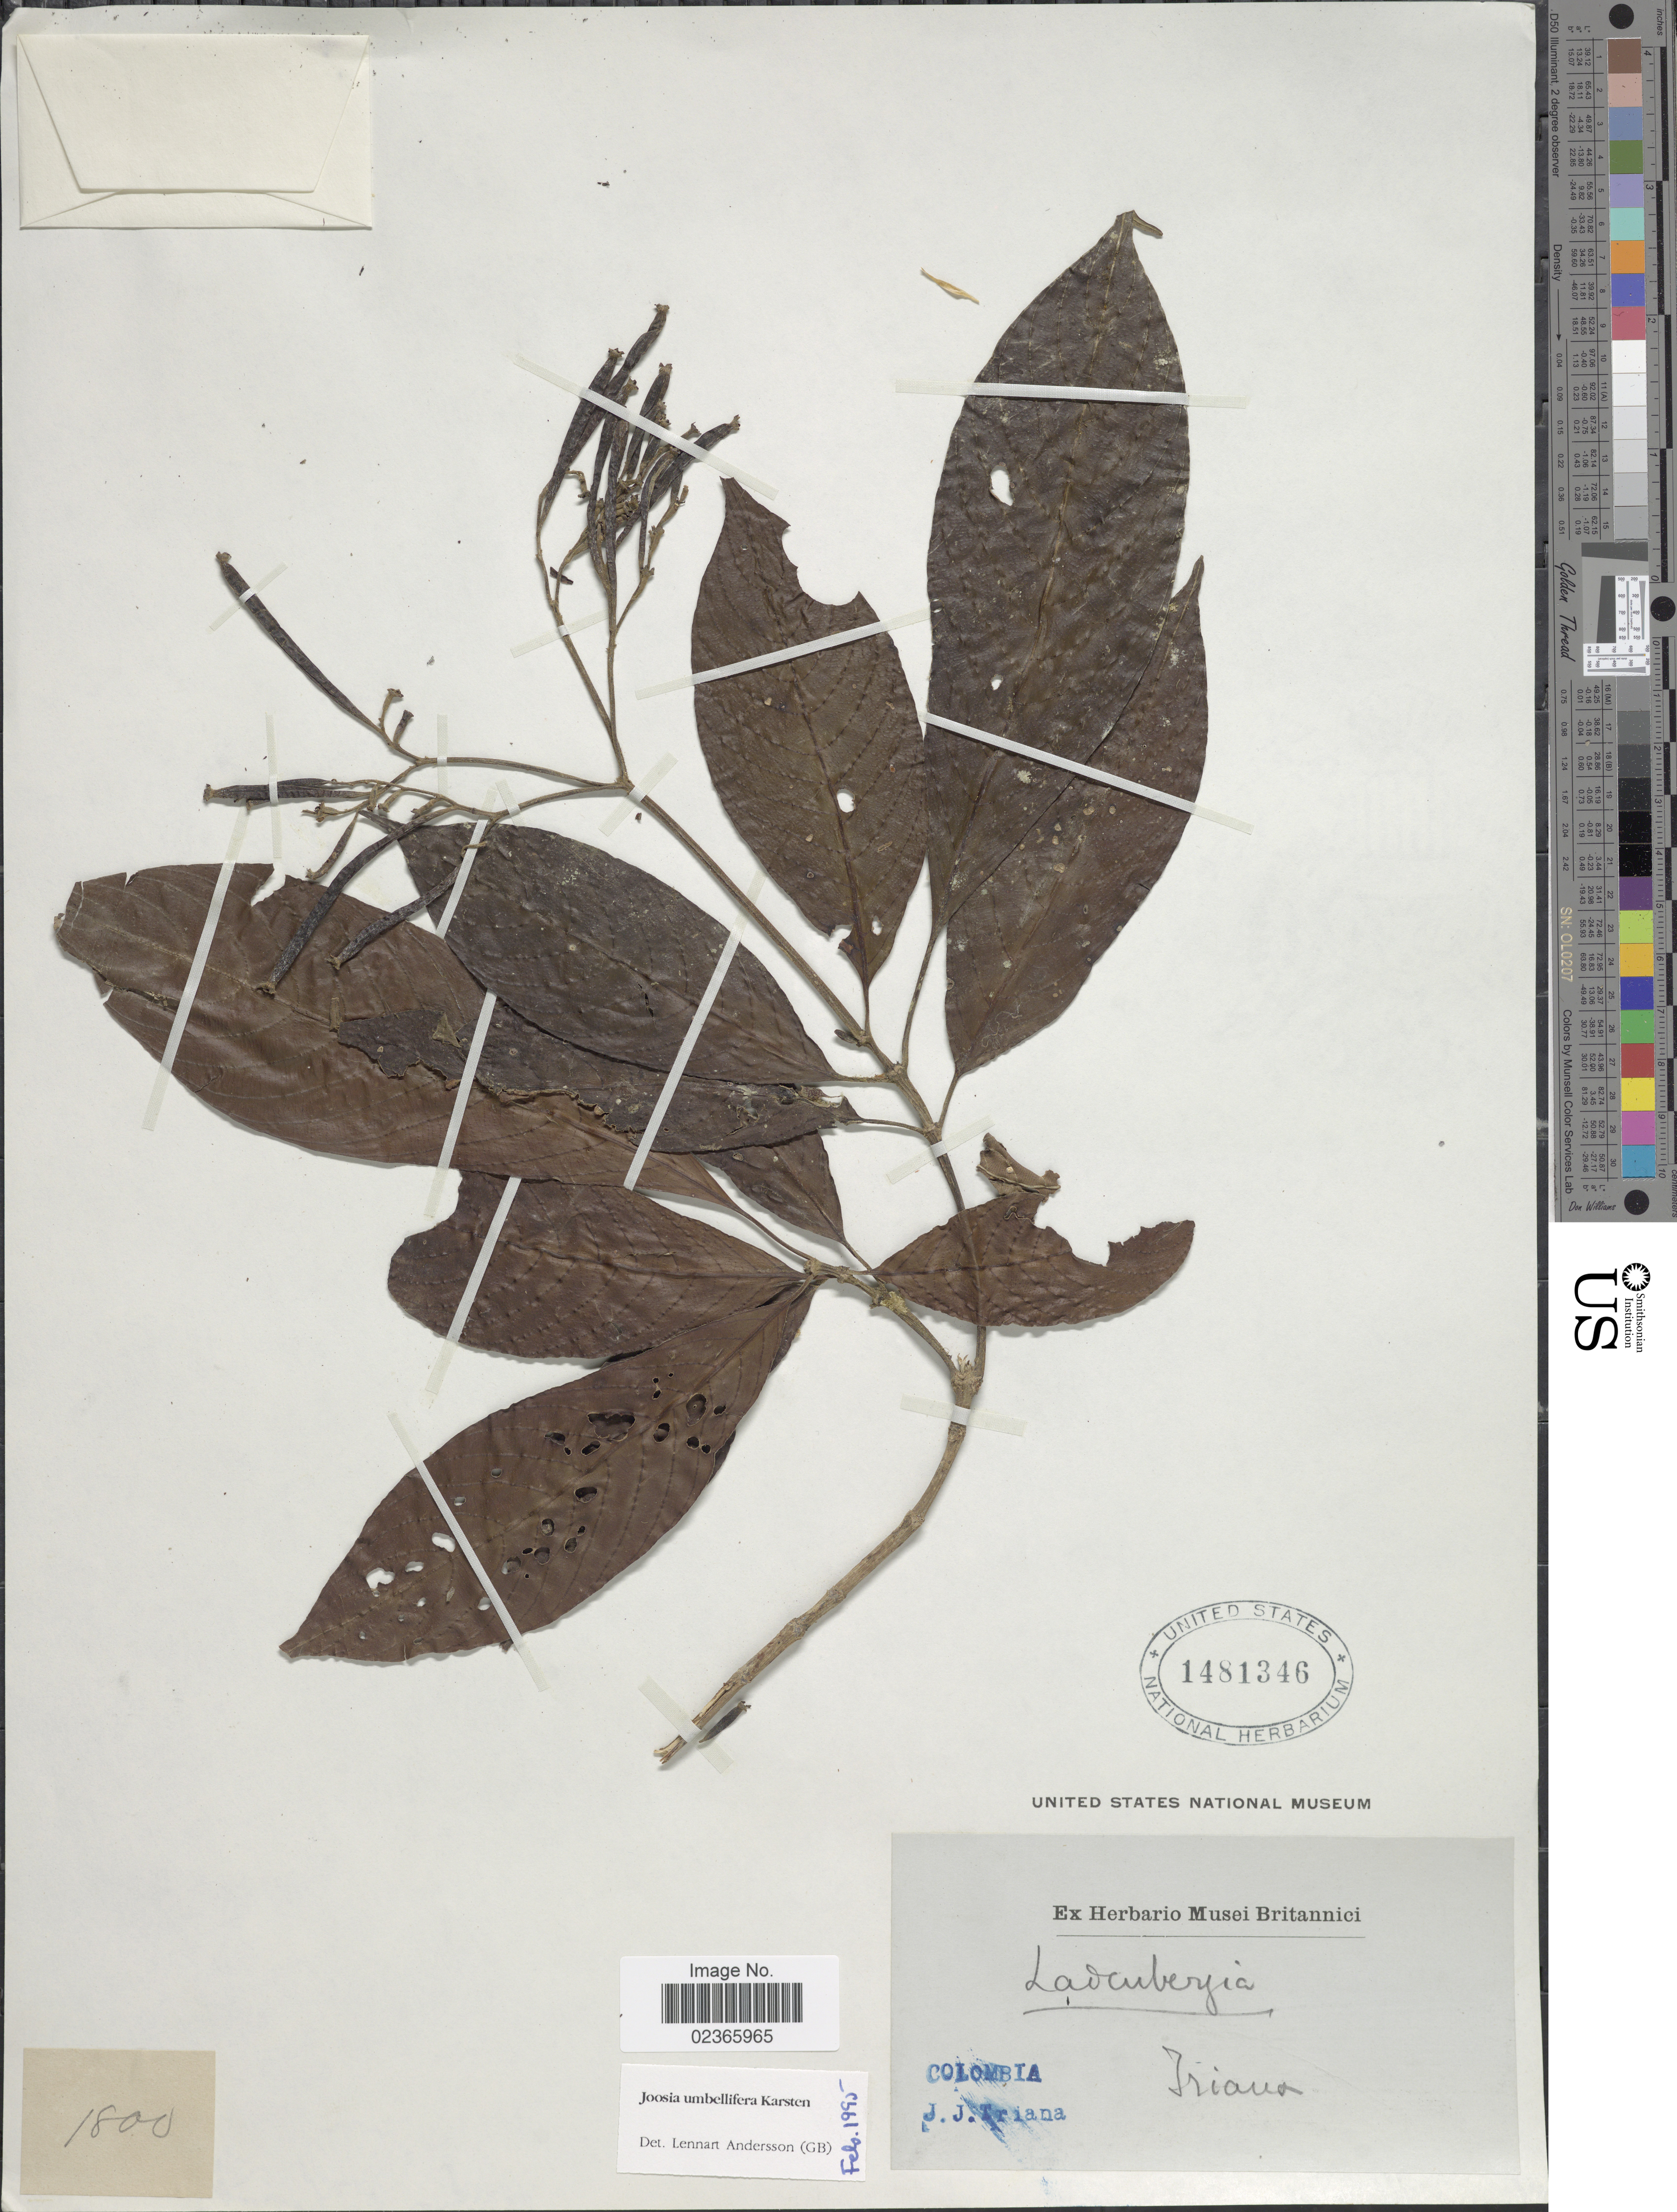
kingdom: Plantae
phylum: Tracheophyta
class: Magnoliopsida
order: Gentianales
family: Rubiaceae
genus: Joosia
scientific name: Joosia umbellifera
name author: H. Karst.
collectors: J. J. Triana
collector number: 1800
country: Colombia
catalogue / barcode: US 1481346